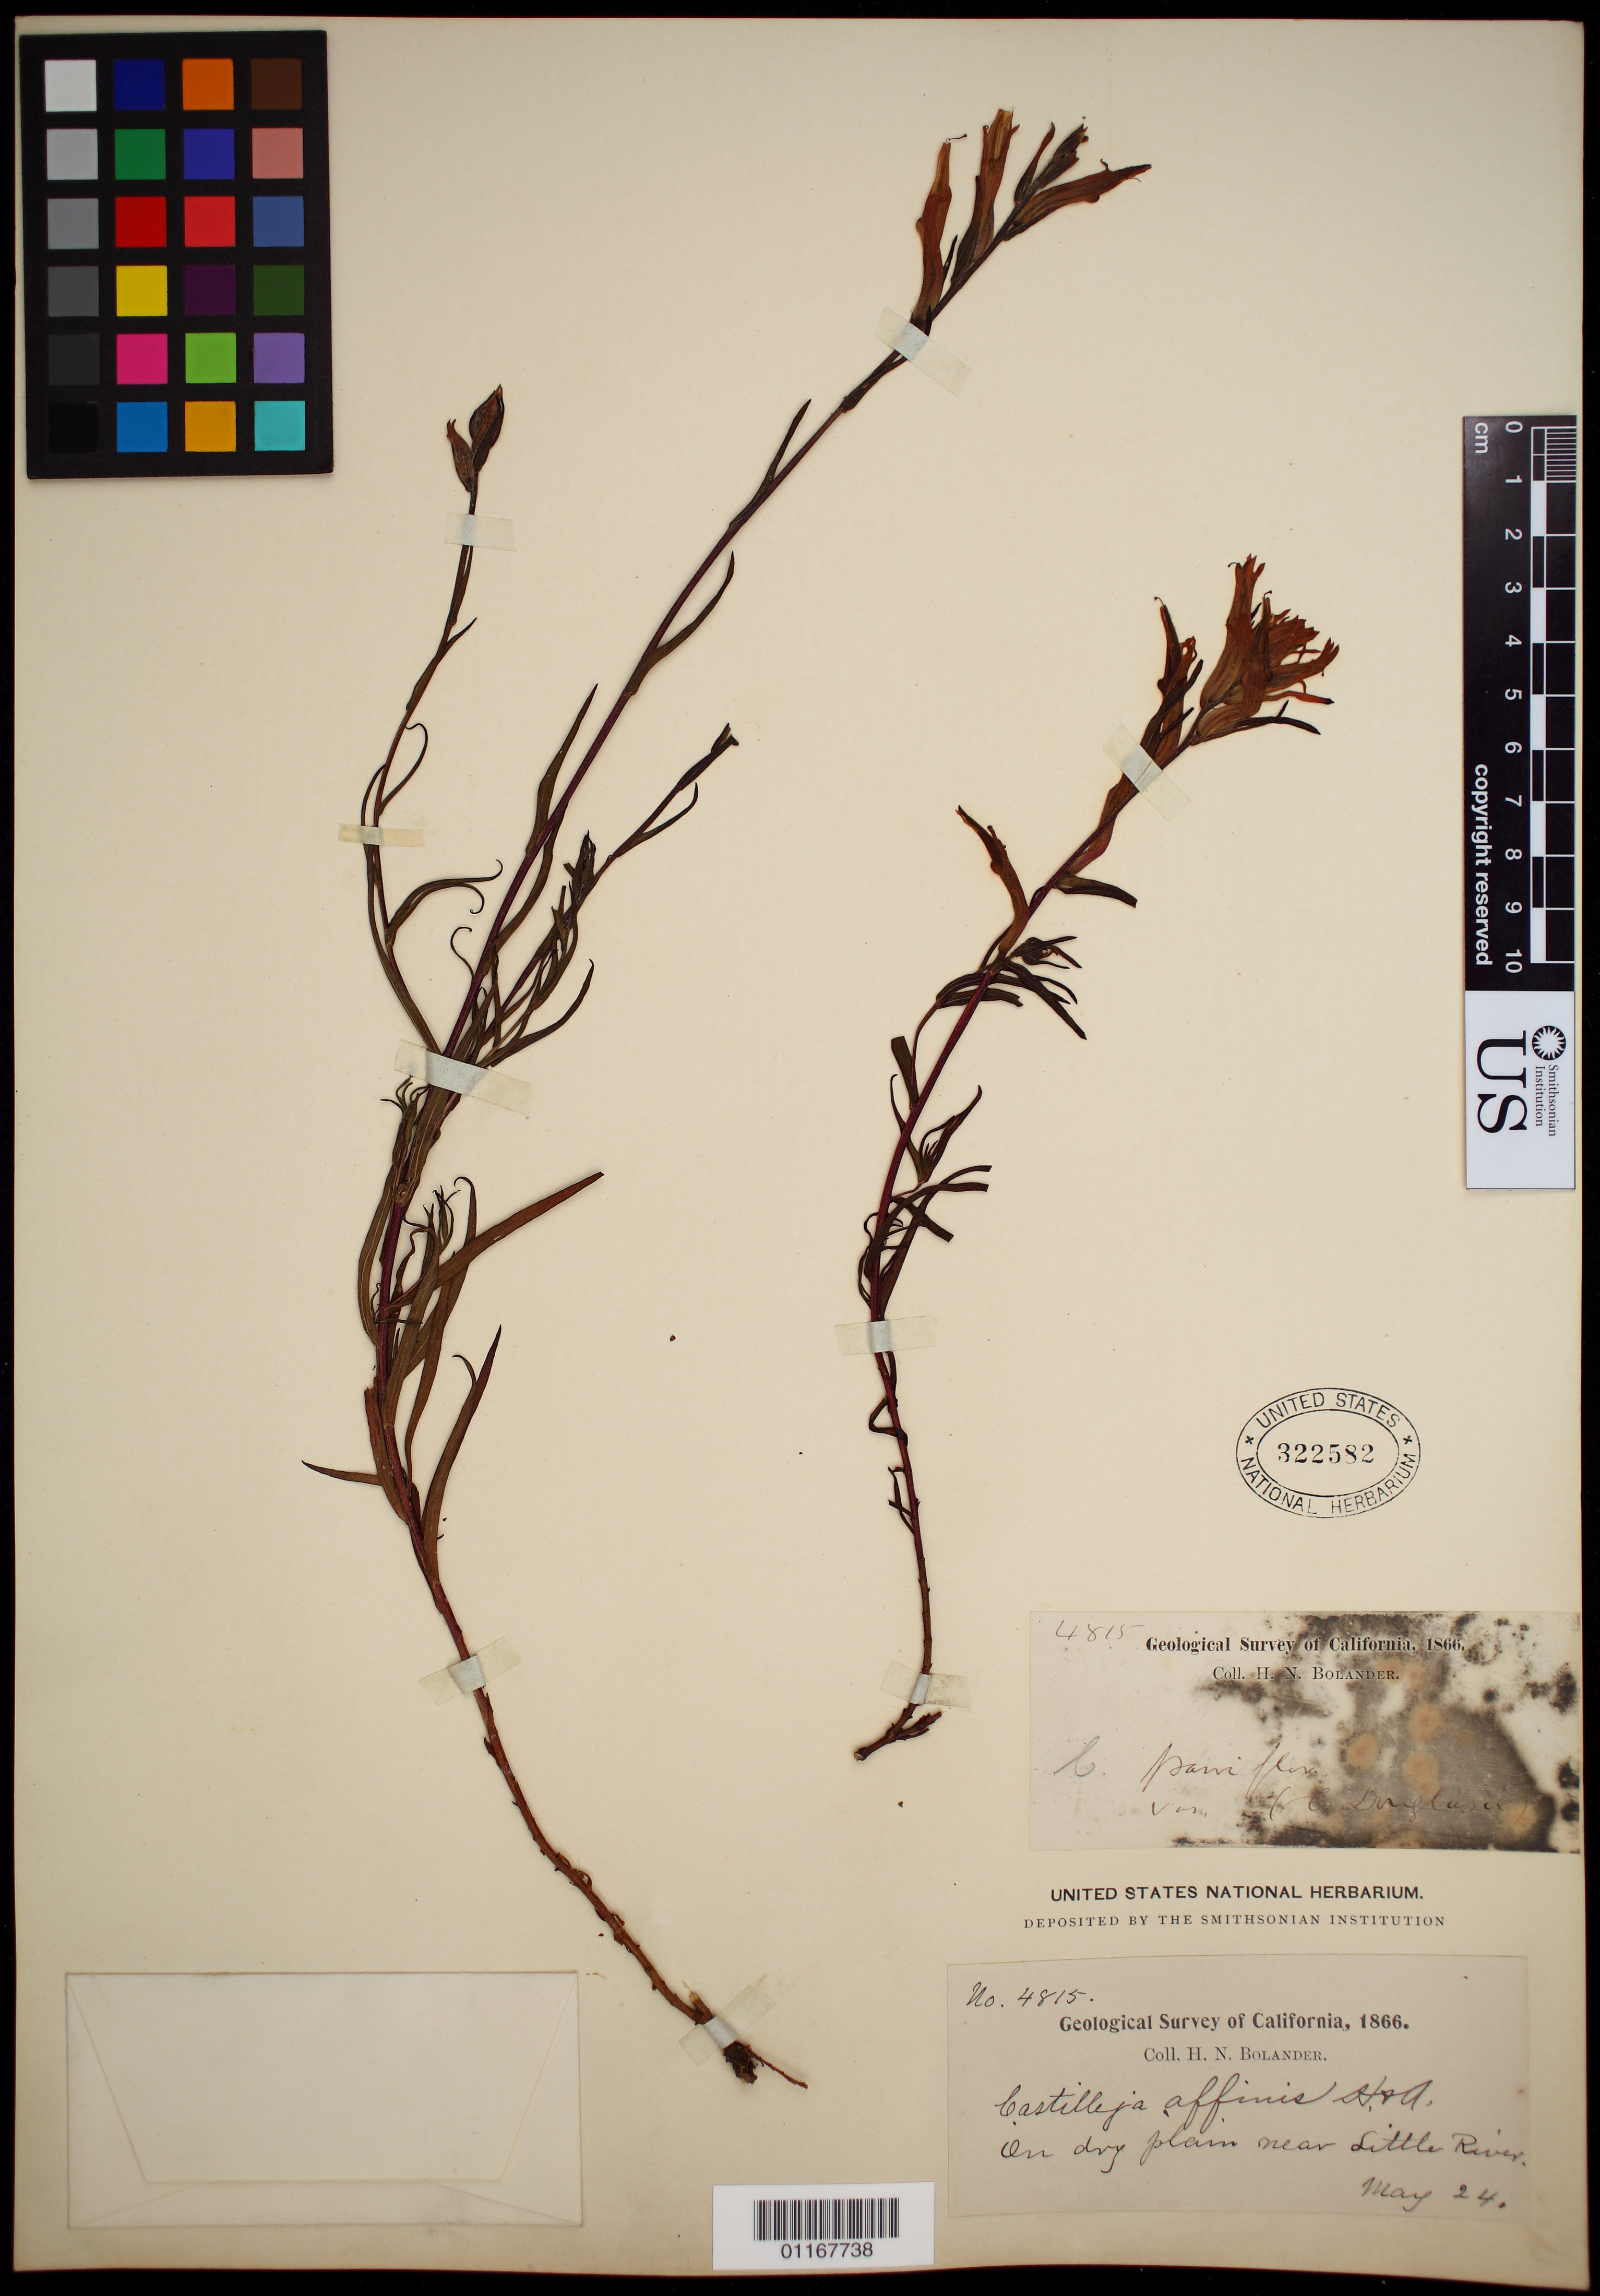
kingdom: Plantae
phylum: Tracheophyta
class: Magnoliopsida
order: Lamiales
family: Orobanchaceae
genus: Castilleja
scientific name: Castilleja affinis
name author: Hook. & Arn.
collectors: H. Bolander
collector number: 4815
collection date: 1866-05-24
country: United States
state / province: California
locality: near Little River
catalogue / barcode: US 322582